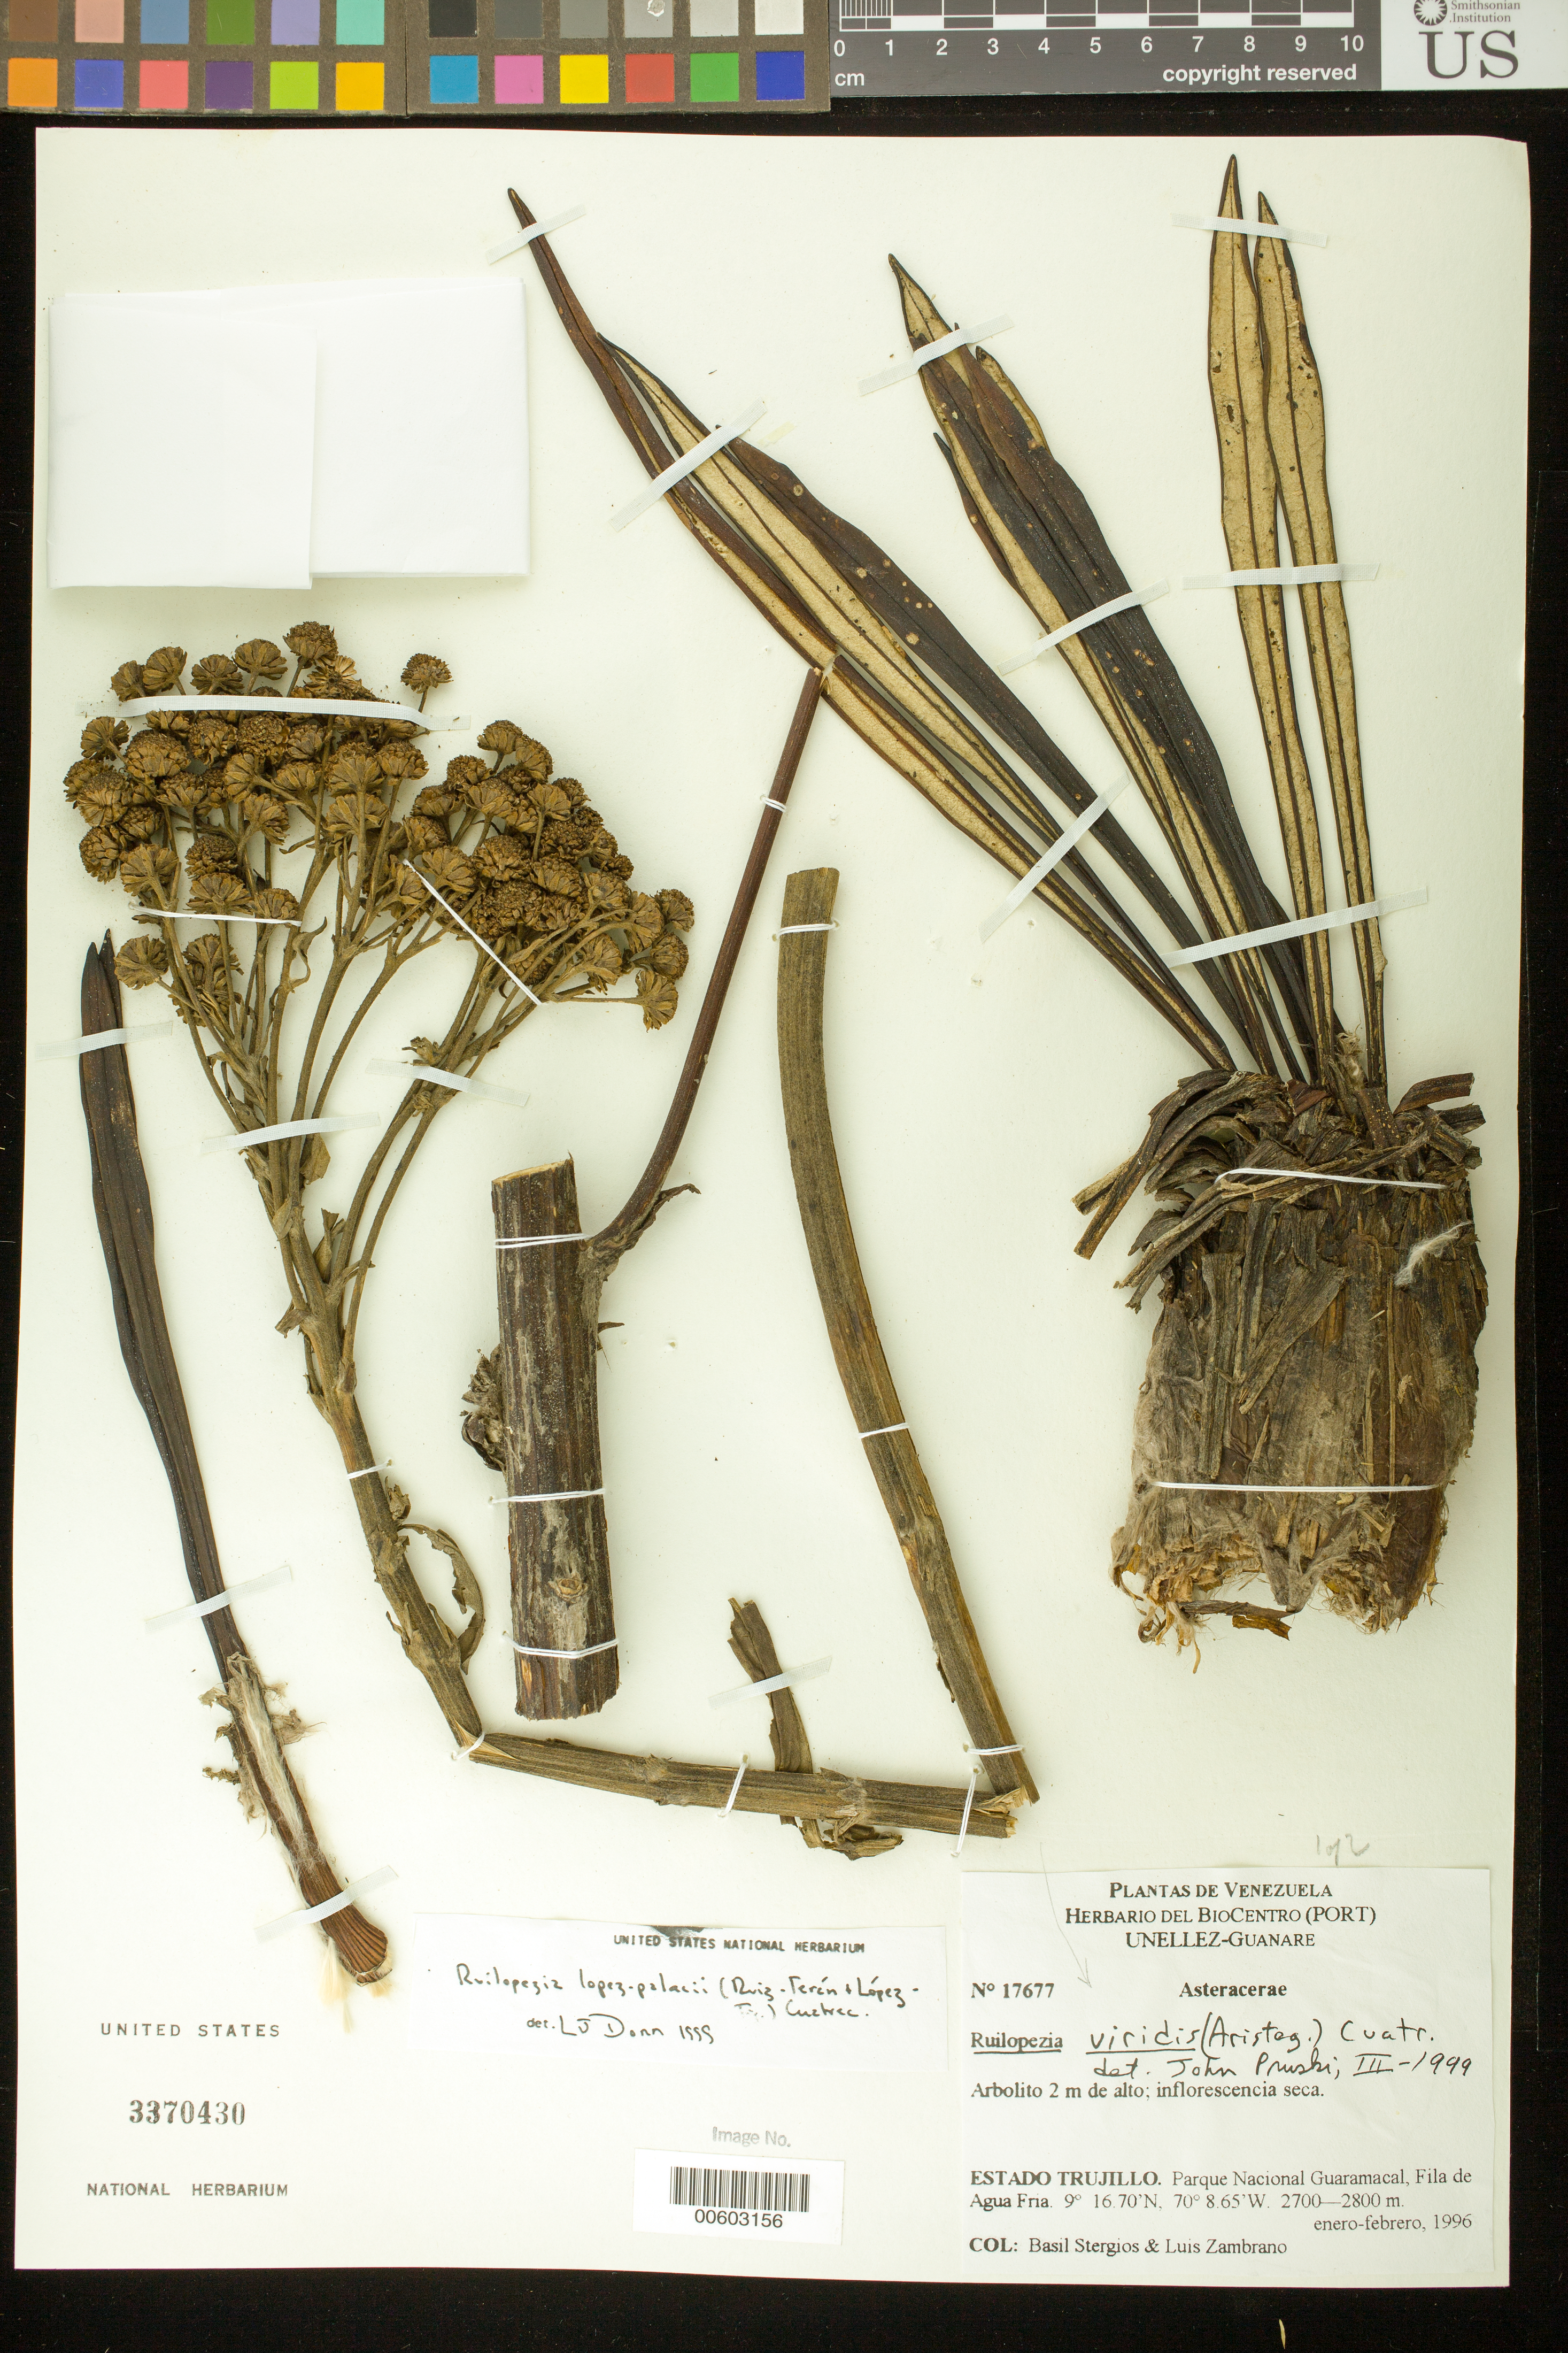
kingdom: Plantae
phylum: Tracheophyta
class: Magnoliopsida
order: Asterales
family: Asteraceae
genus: Ruilopezia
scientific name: Ruilopezia viridis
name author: (Aristeg.) Cuatrec.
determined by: Pruski, J. F.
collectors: B. G. Stergios & L. Zambrano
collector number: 17677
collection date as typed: Jan 1996 to -- Feb 1996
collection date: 1996-01/1996-02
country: Venezuela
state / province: Trujillo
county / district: Boconó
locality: Parque Nacional Guaramacal, Fila de Agua Fria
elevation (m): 2700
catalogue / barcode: US 3370430